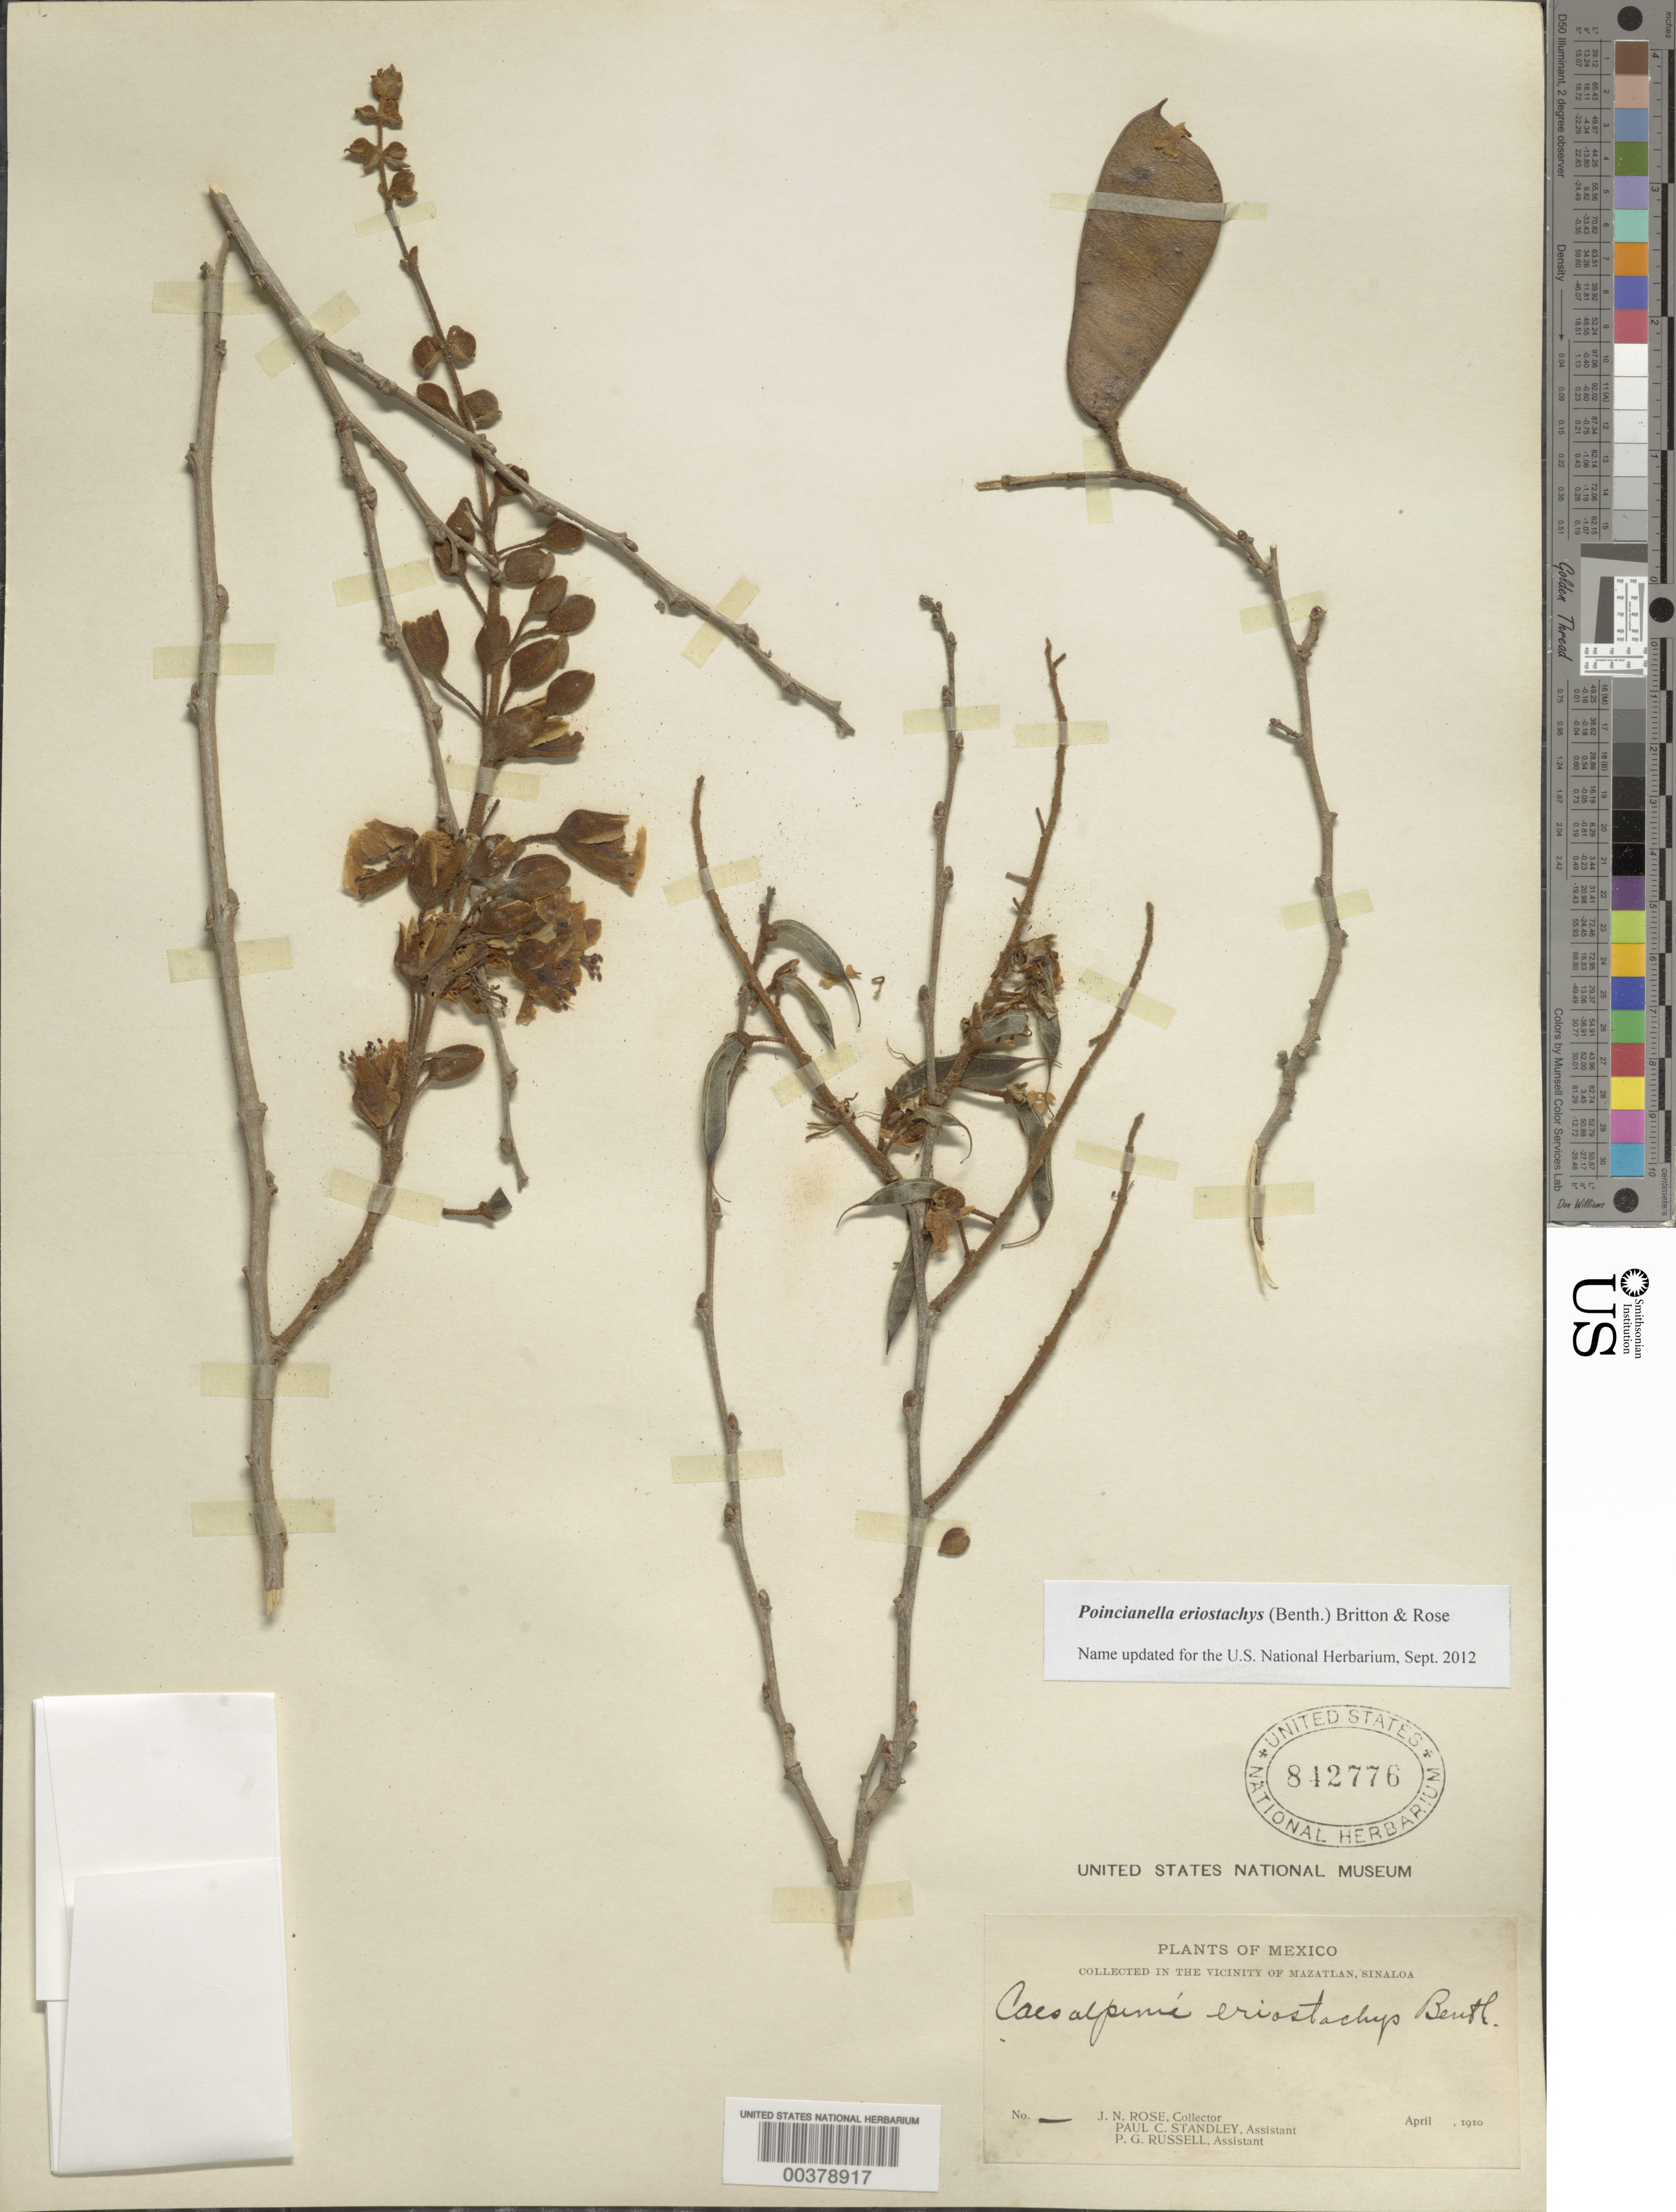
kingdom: Plantae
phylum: Tracheophyta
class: Magnoliopsida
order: Fabales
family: Fabaceae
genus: Cenostigma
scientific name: Cenostigma eriostachys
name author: (Benth.) Gagnon & G.P. Lewis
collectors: J. N. Rose, P. C. Standley & P. G. Russell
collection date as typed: Apr 1910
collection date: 1910-04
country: Mexico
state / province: Sinaloa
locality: Vicinity of Mazatlan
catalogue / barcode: US 842776